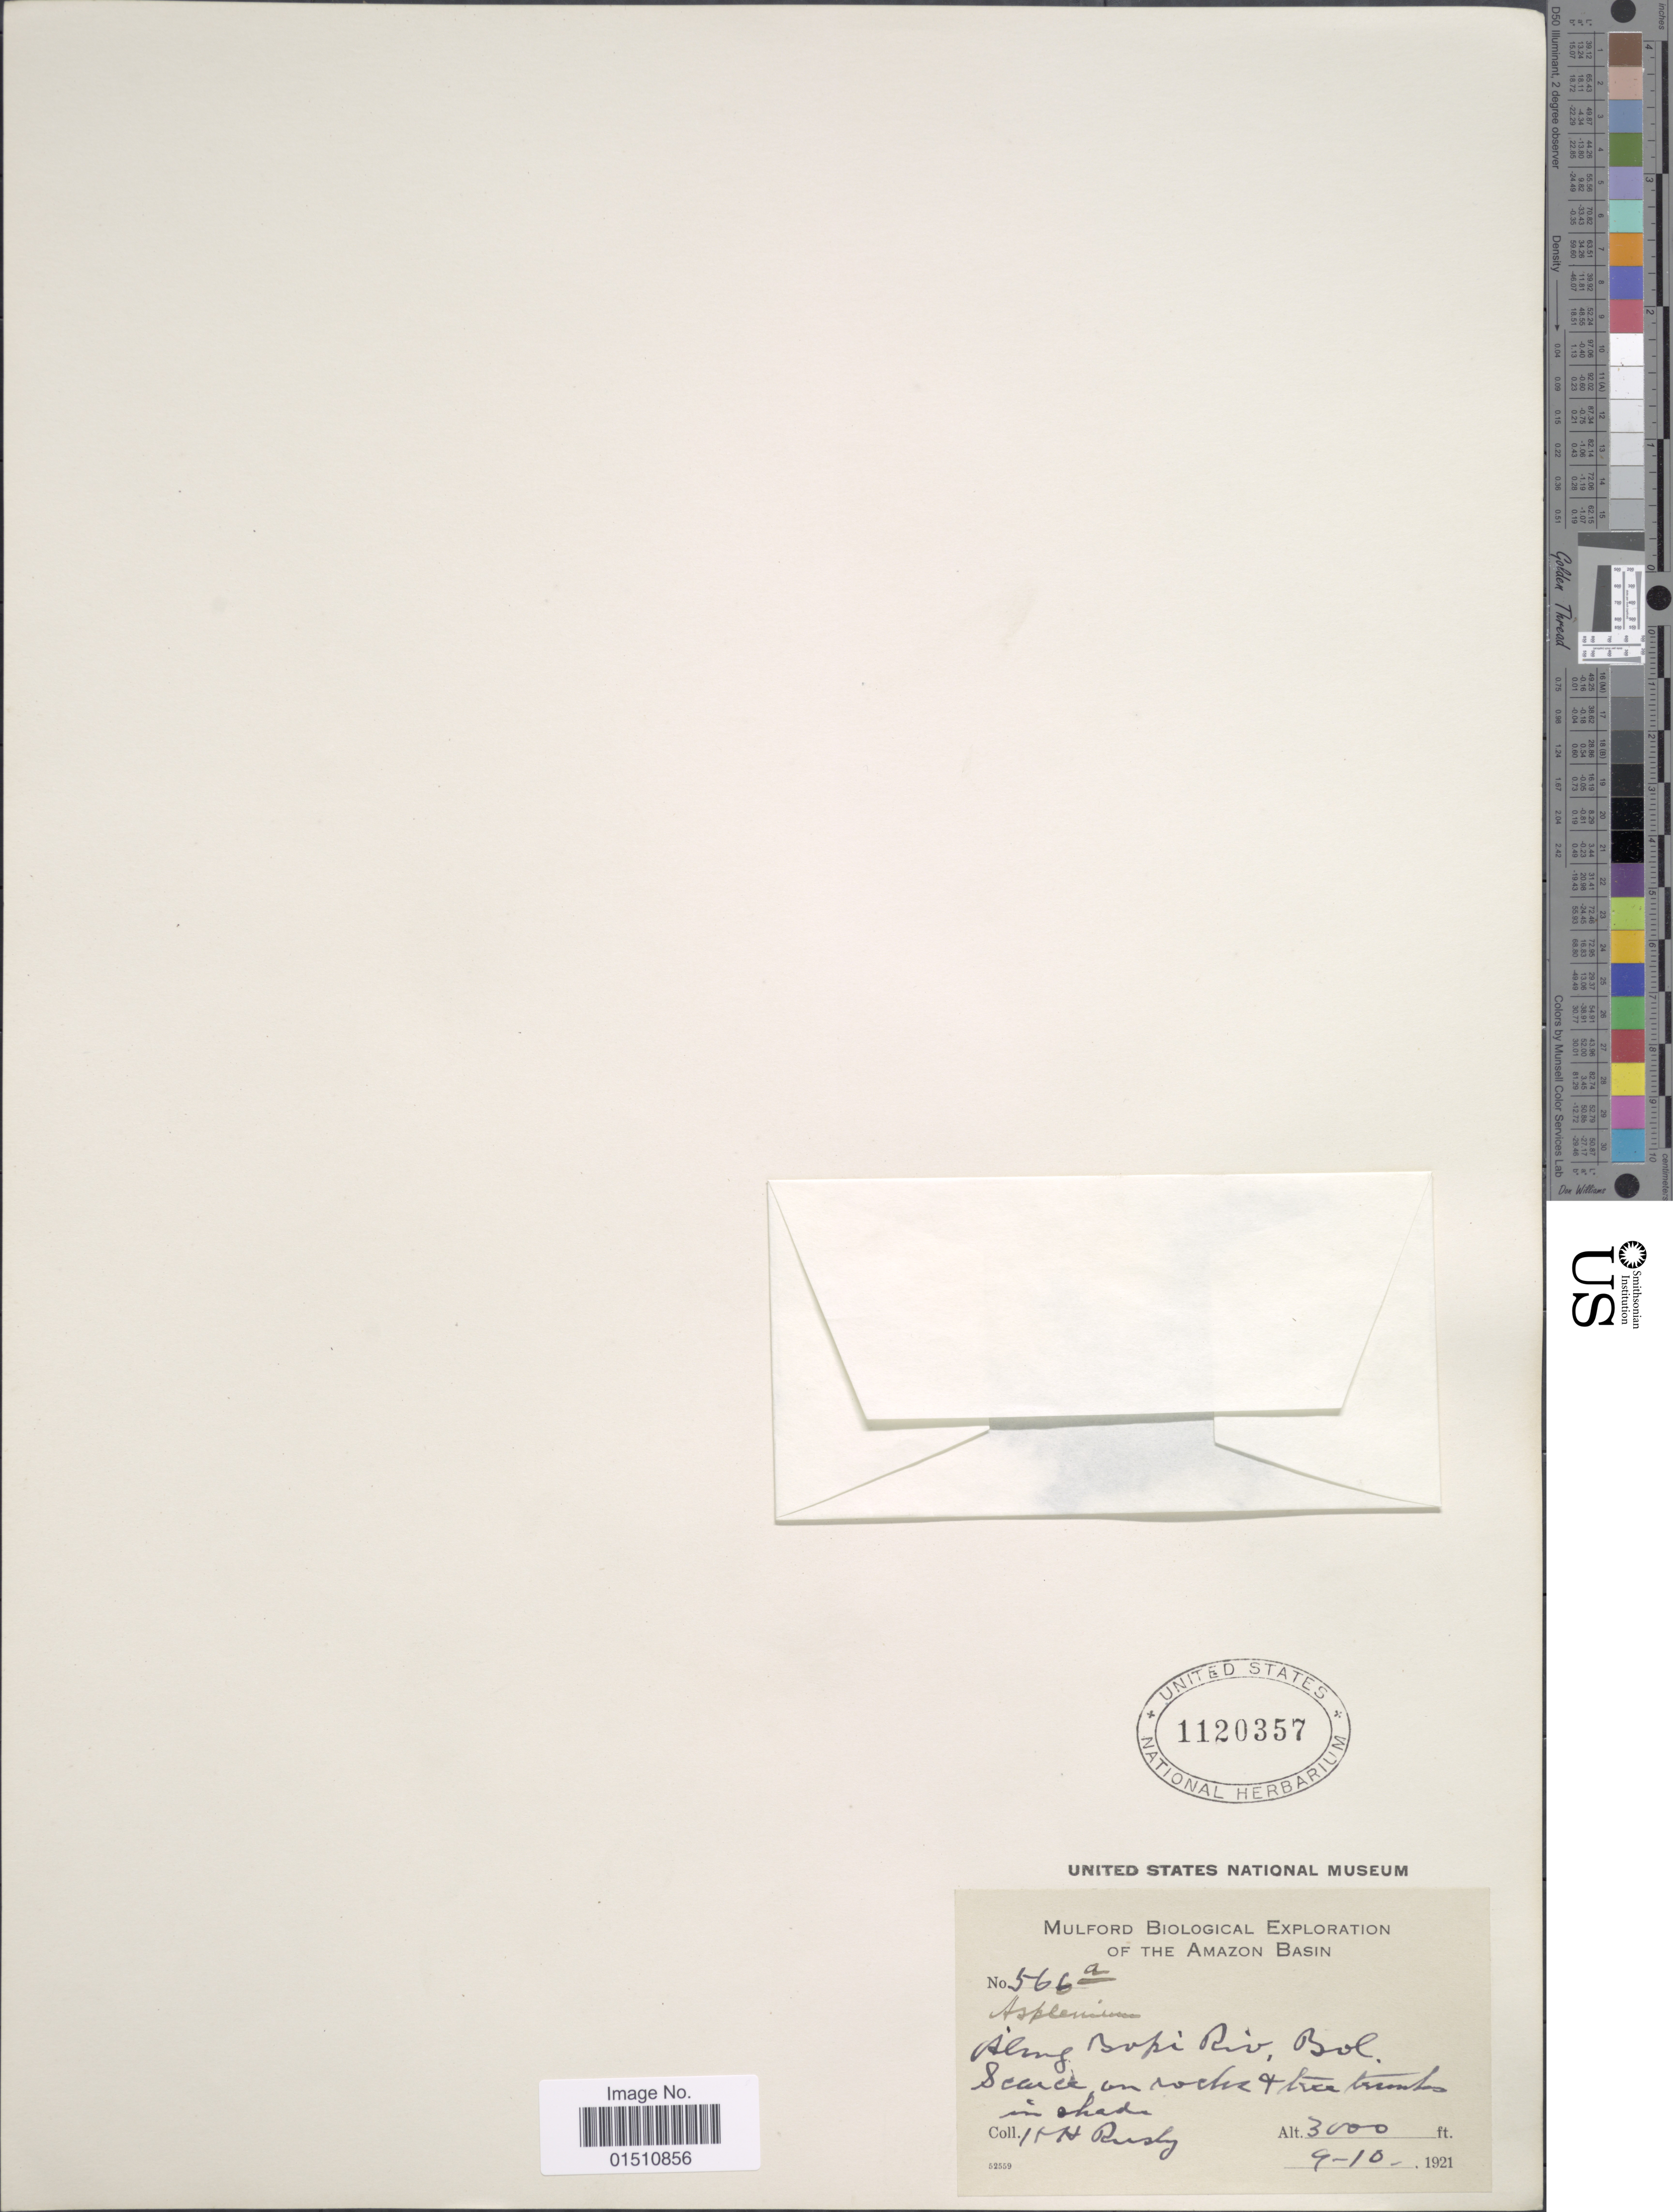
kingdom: Plantae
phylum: Tracheophyta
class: Polypodiopsida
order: Polypodiales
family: Aspleniaceae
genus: Asplenium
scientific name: Asplenium discrepans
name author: Rosenst.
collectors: H. H. Rusby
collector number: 566a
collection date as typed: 9-10-1921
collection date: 1921-09-10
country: Bolivia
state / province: La Paz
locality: Bopi River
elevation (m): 914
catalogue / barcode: US 1120357